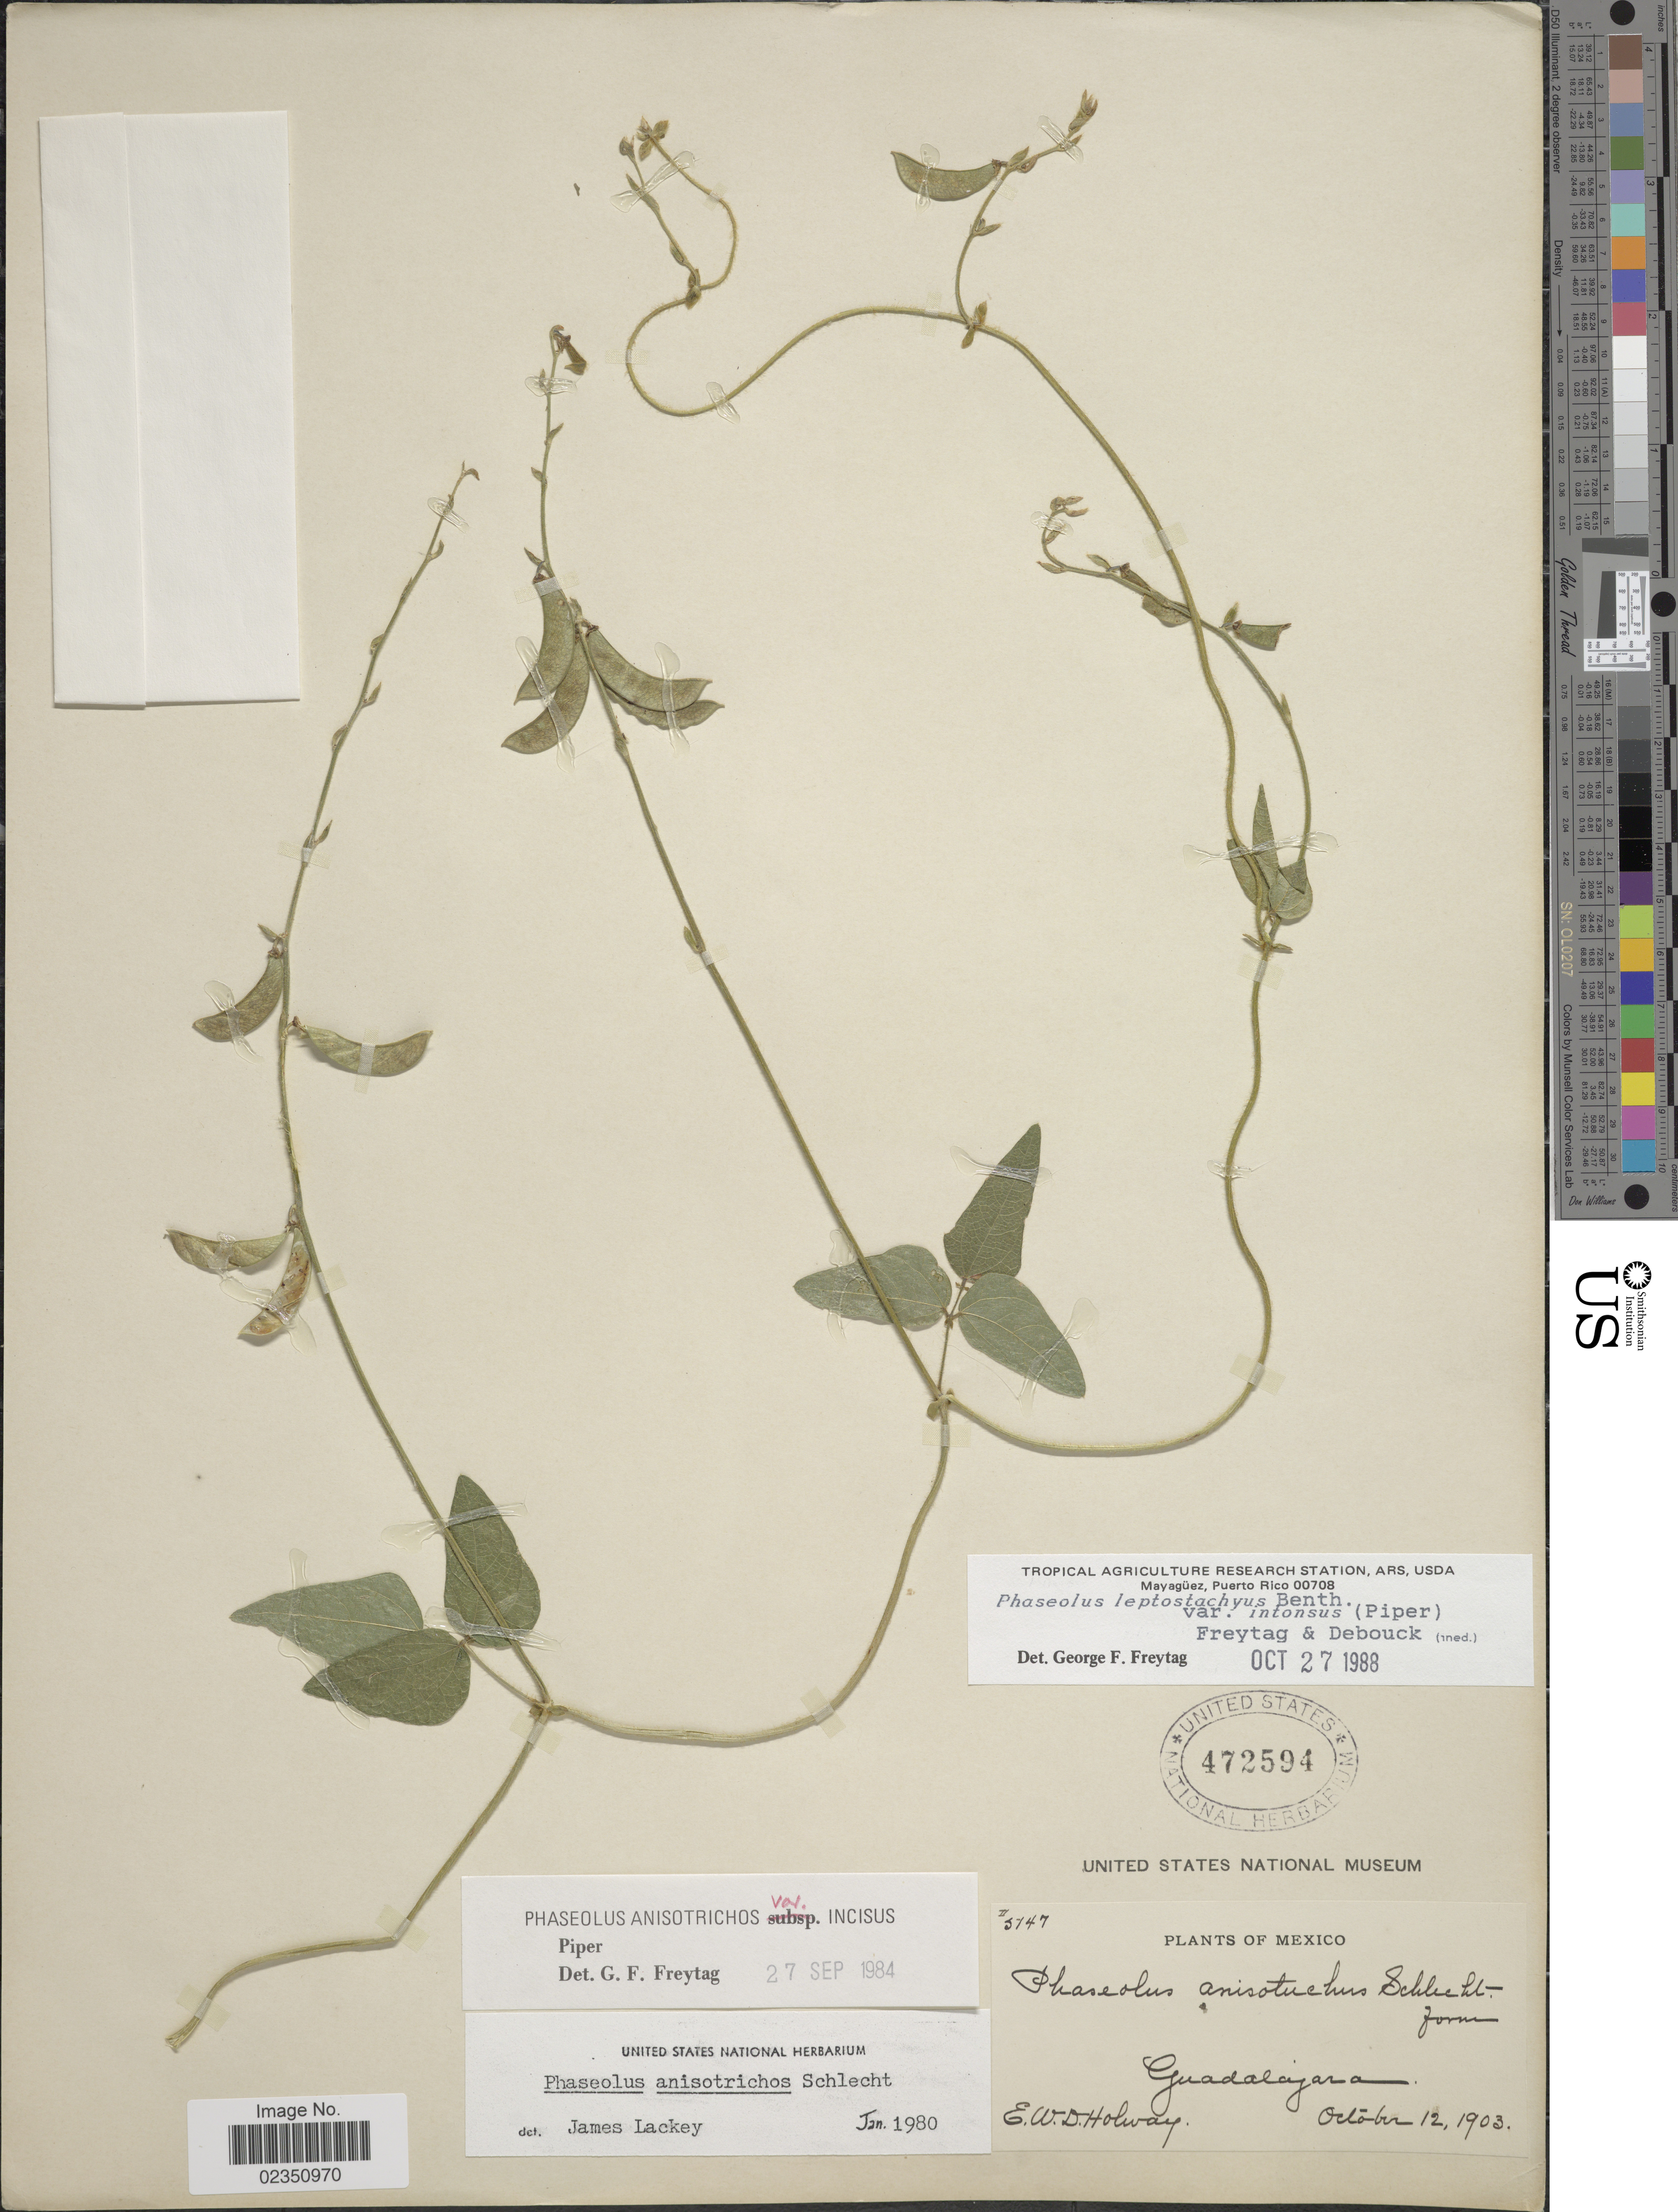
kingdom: Plantae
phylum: Tracheophyta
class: Magnoliopsida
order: Fabales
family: Fabaceae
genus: Phaseolus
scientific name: Phaseolus leptostachyus var. intonsus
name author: (Piper) Freytag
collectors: E. W. D. Holway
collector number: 5747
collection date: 1903-10-12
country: Mexico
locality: Guadalajara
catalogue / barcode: US 472594